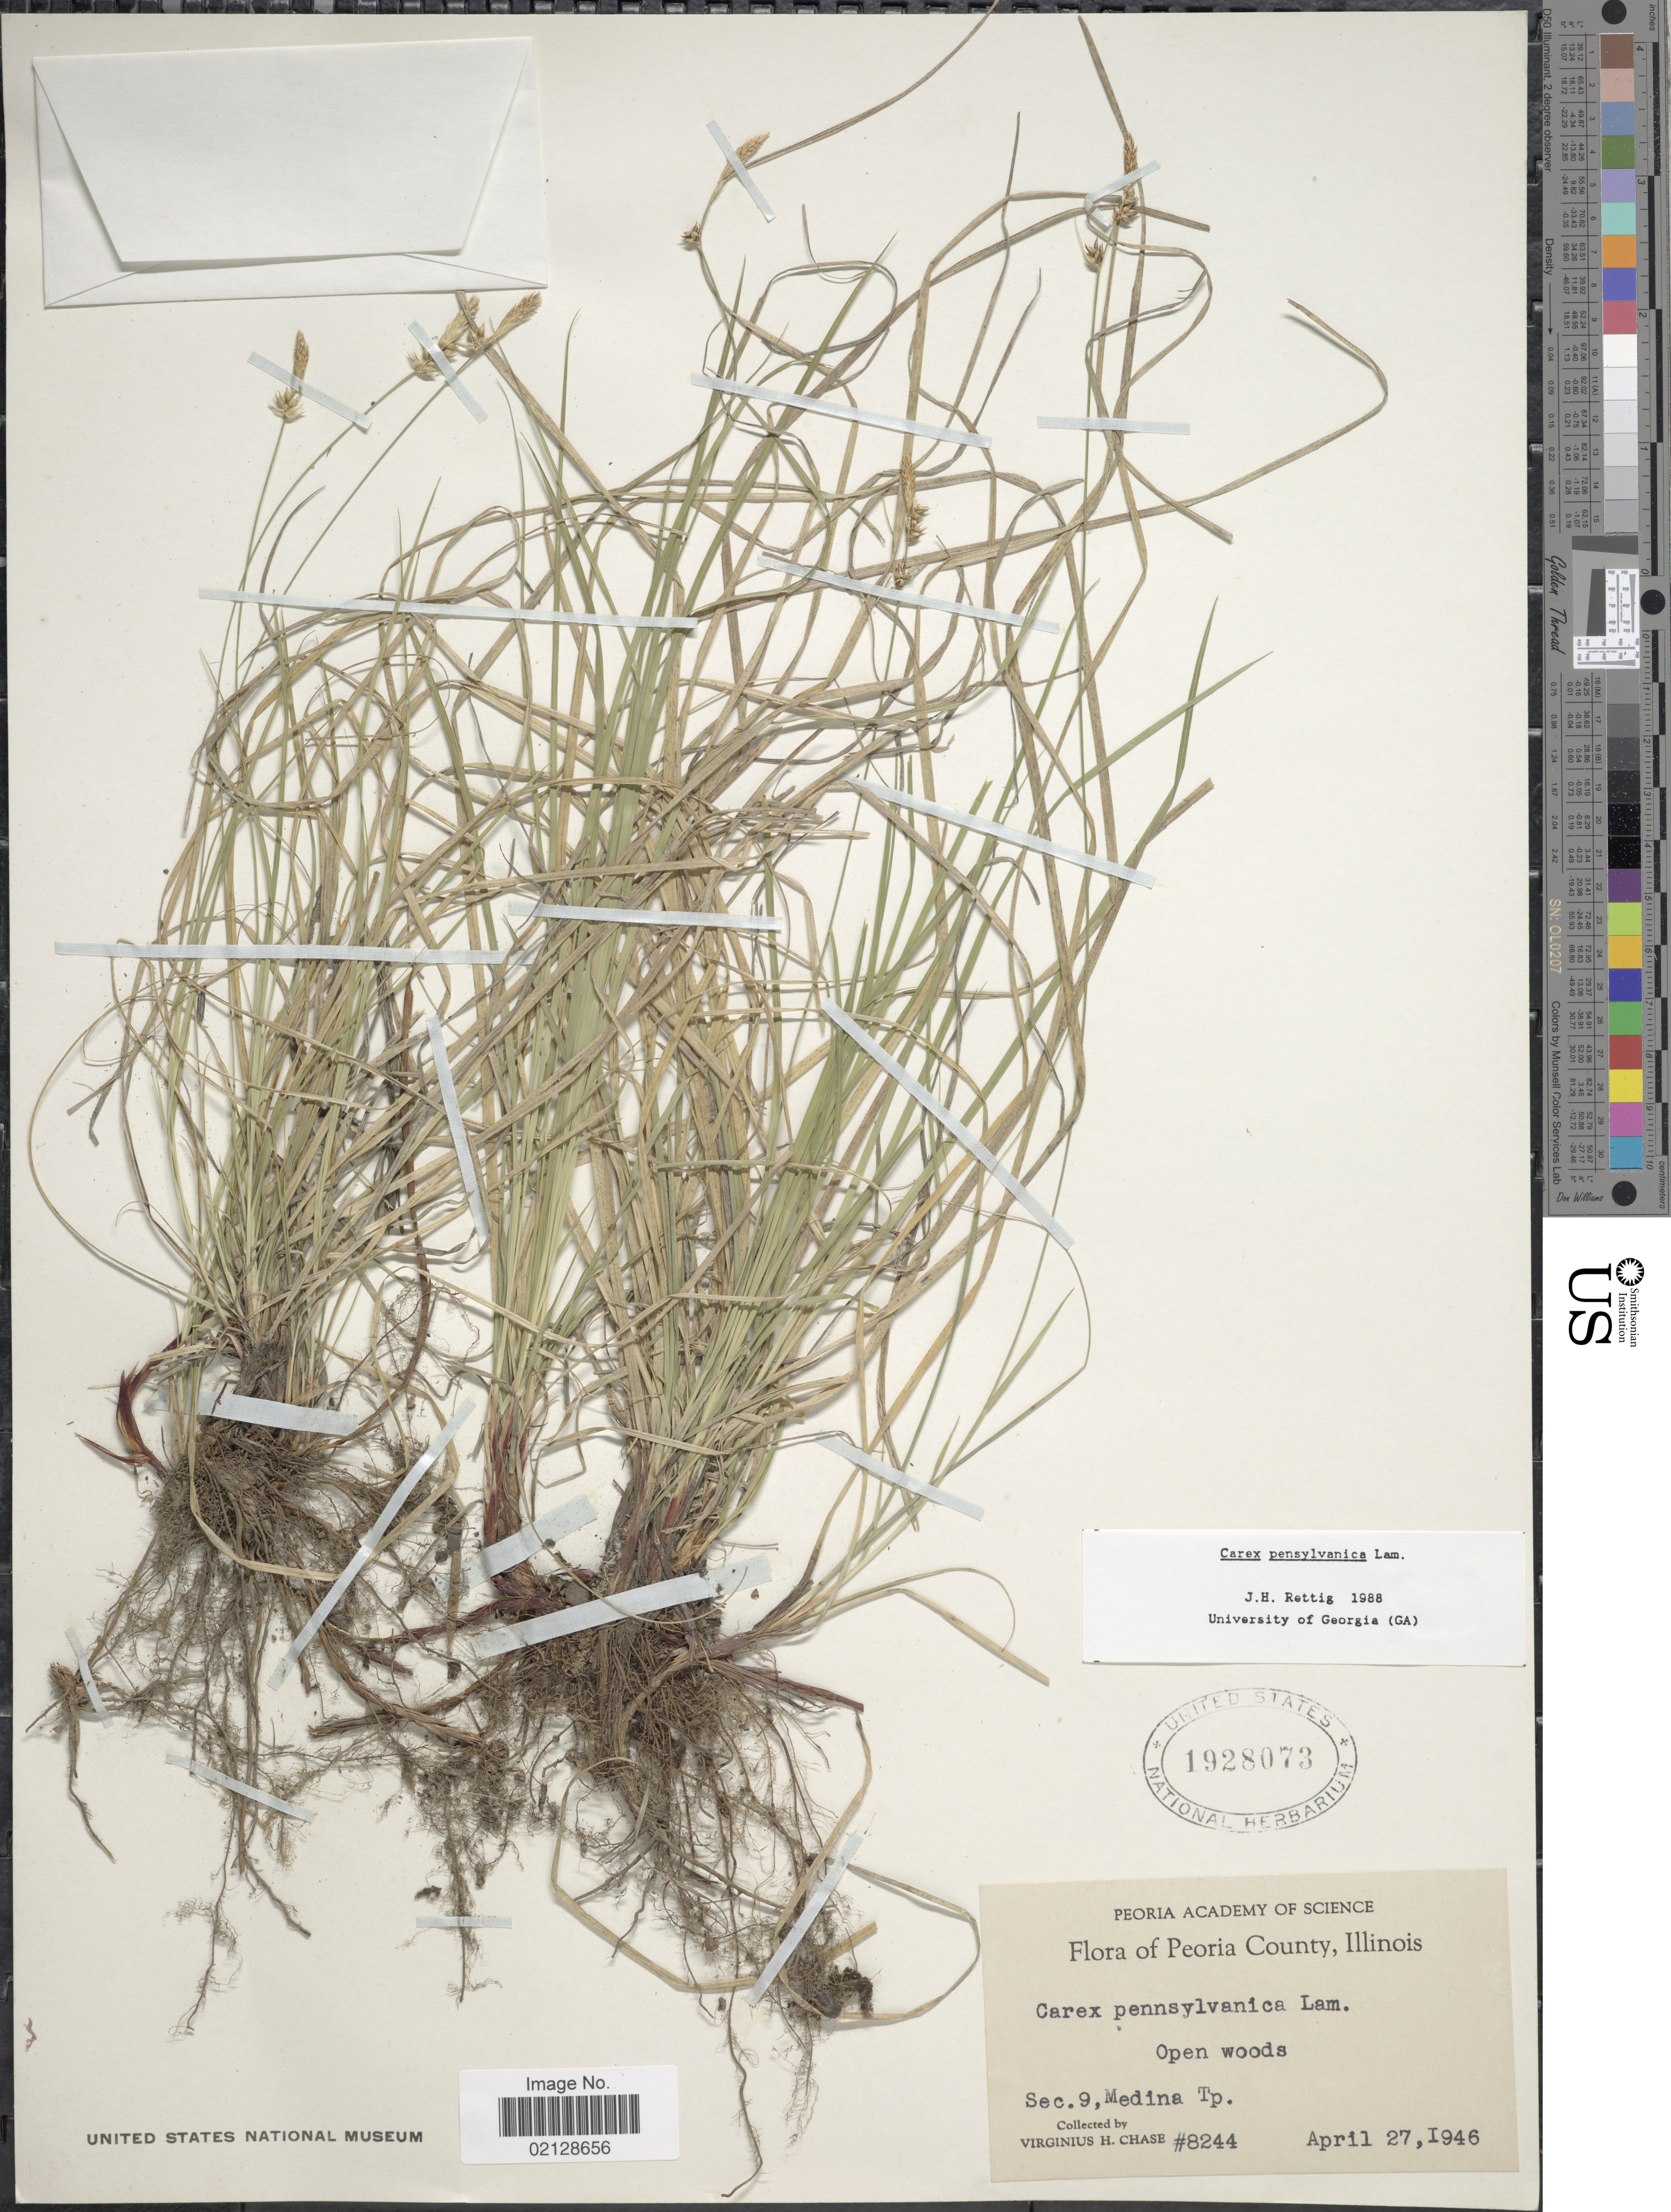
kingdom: Plantae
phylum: Tracheophyta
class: Liliopsida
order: Poales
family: Cyperaceae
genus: Carex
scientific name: Carex pensylvanica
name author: Lam.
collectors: V. H. Chase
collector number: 8244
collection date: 1946-04-27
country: United States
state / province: Illinois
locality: Peoria County, Illinois, Open woods, Sec. 9, Medina Tp.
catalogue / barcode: US 1928073